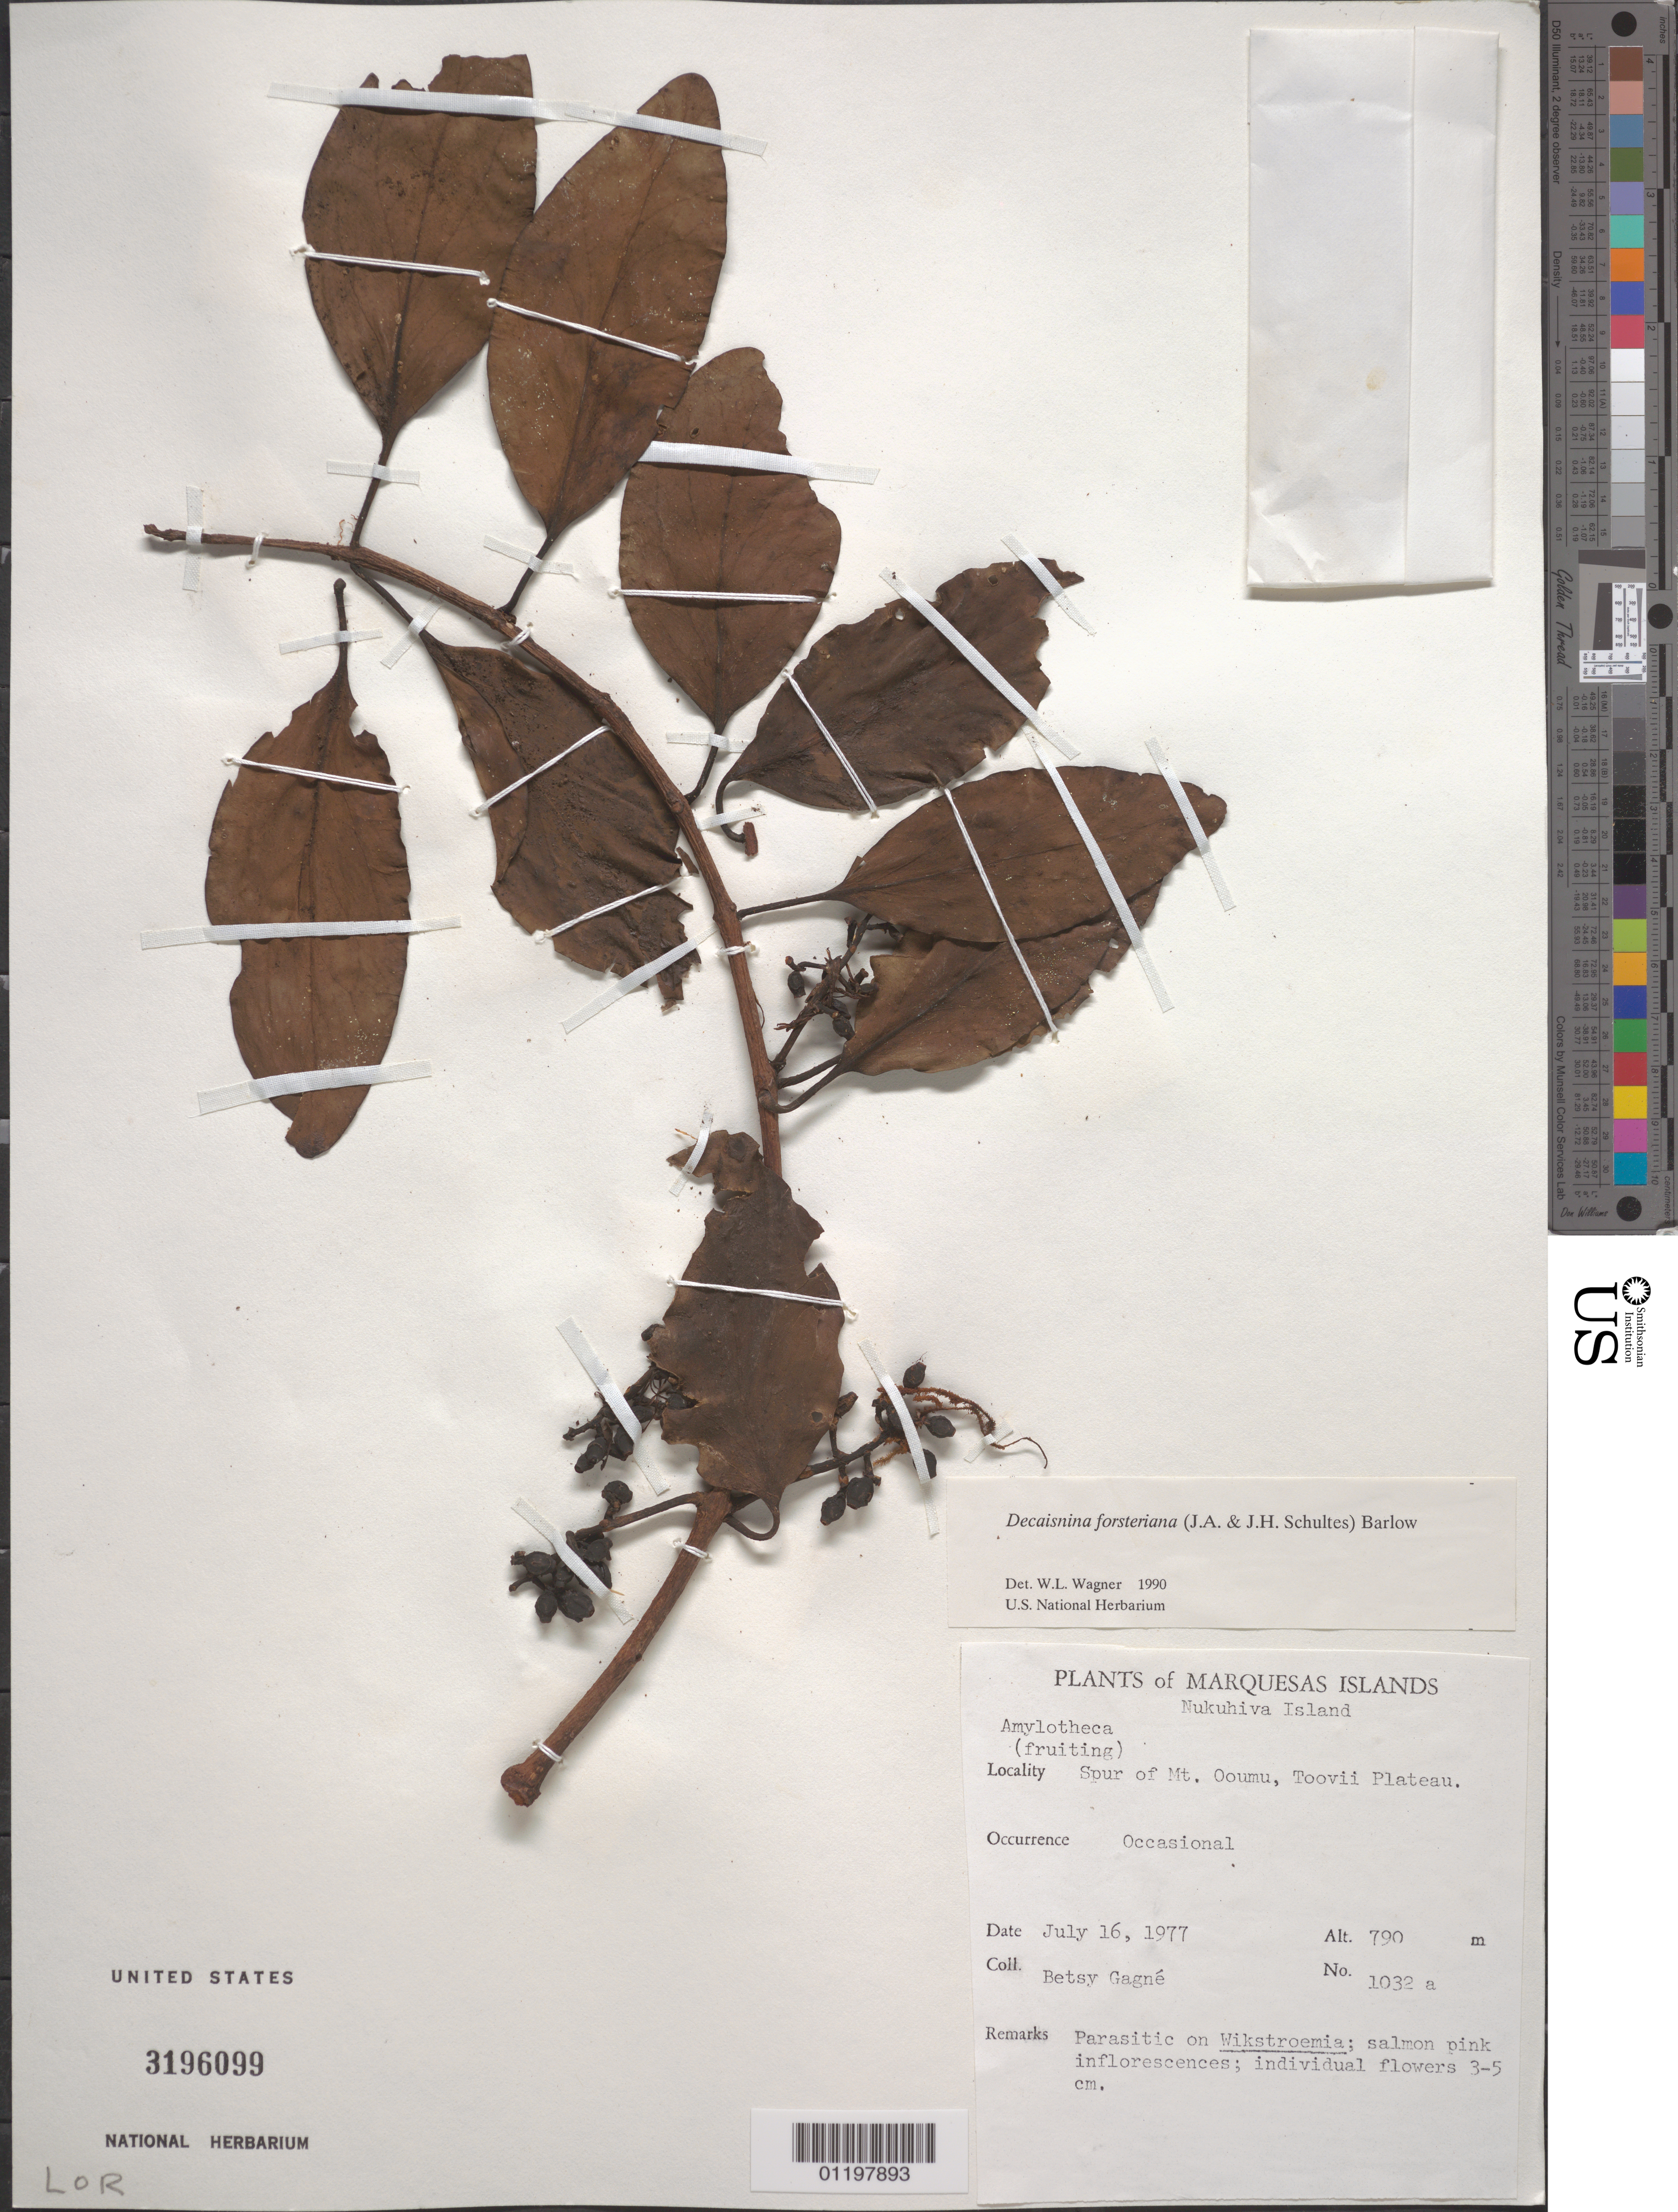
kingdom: Plantae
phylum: Tracheophyta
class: Magnoliopsida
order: Santalales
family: Loranthaceae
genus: Decaisnina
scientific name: Decaisnina forsteriana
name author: (Schult. & Schult. f.) Barlow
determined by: Wagner, W. L., (BOT), Smithsonian Institution - National Museum of Natural History (UNITED STATES)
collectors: B. H. Gagné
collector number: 1032a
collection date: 1977-07-16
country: French Polynesia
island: Nuku Hiva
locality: Toovii Plateau, spur of Mt. Ooumu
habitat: Parasitic on Wikstroemia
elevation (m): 790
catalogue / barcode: US 3196099